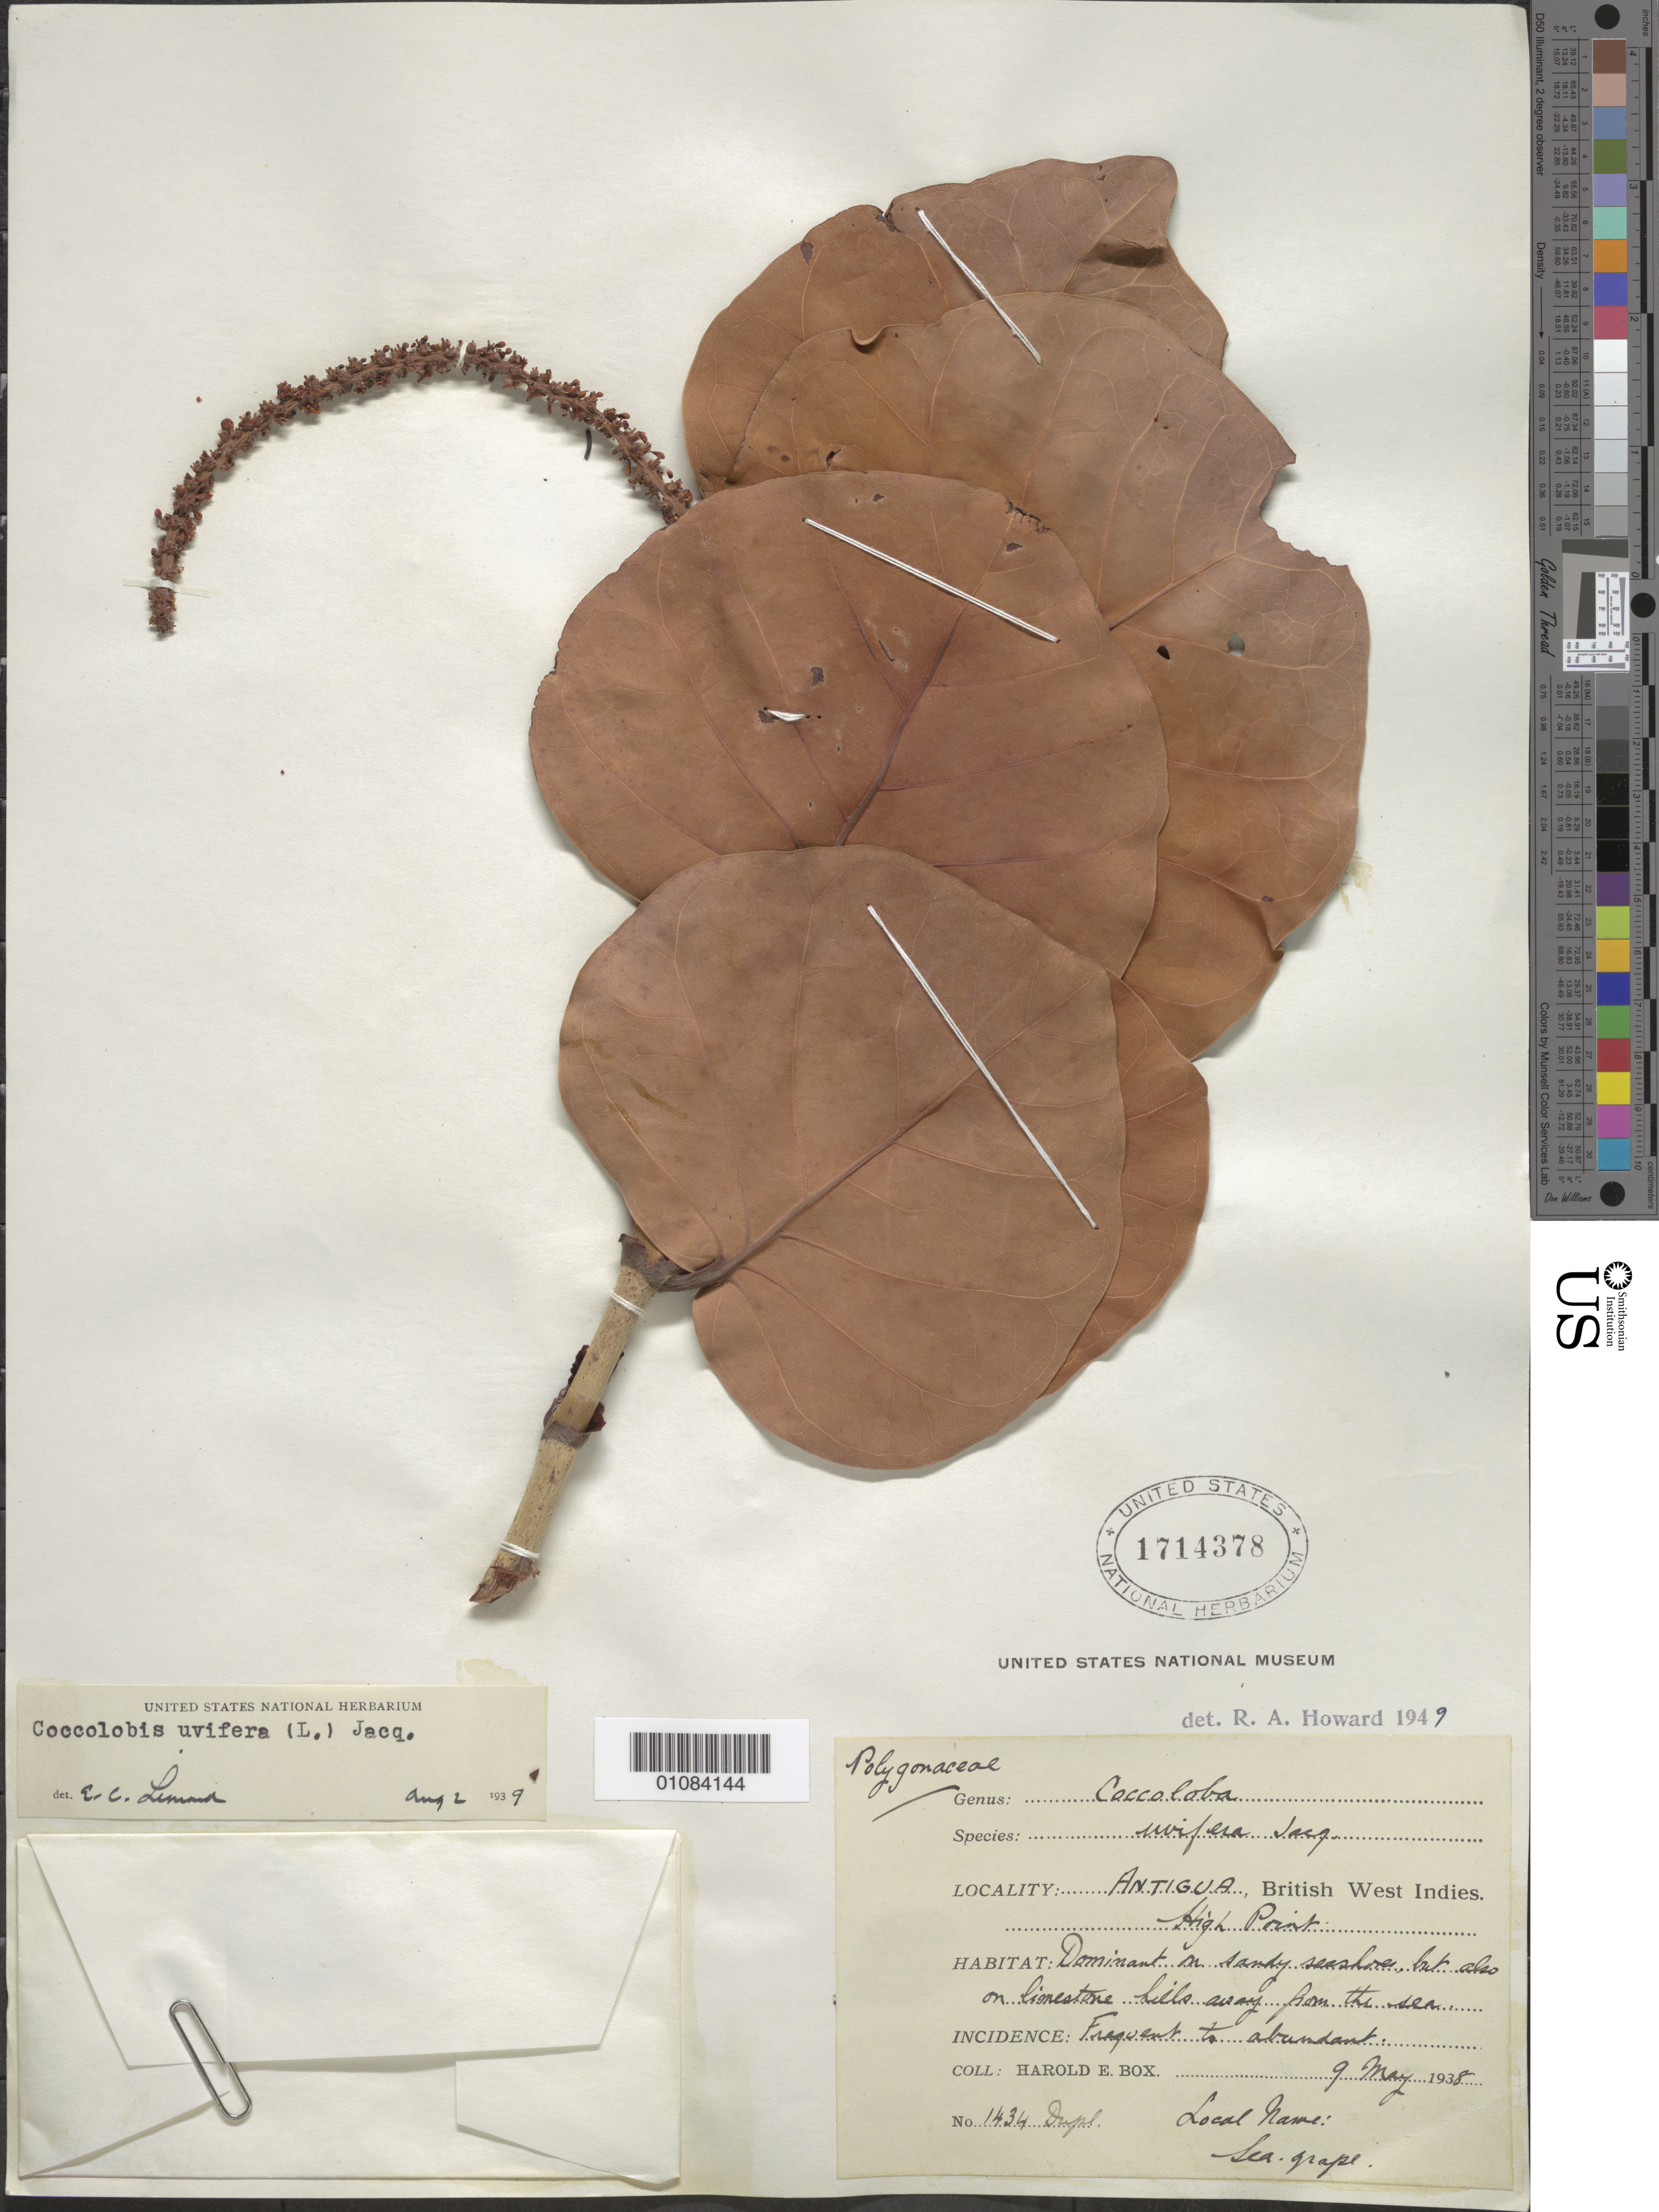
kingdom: Plantae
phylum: Tracheophyta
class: Magnoliopsida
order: Caryophyllales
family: Polygonaceae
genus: Coccoloba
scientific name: Coccoloba uvifera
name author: L.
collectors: H. E. Box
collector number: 1434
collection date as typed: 09 May 1938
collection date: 1938-05-09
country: Antigua and Barbuda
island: Antigua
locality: High Point.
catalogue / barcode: US 1714378